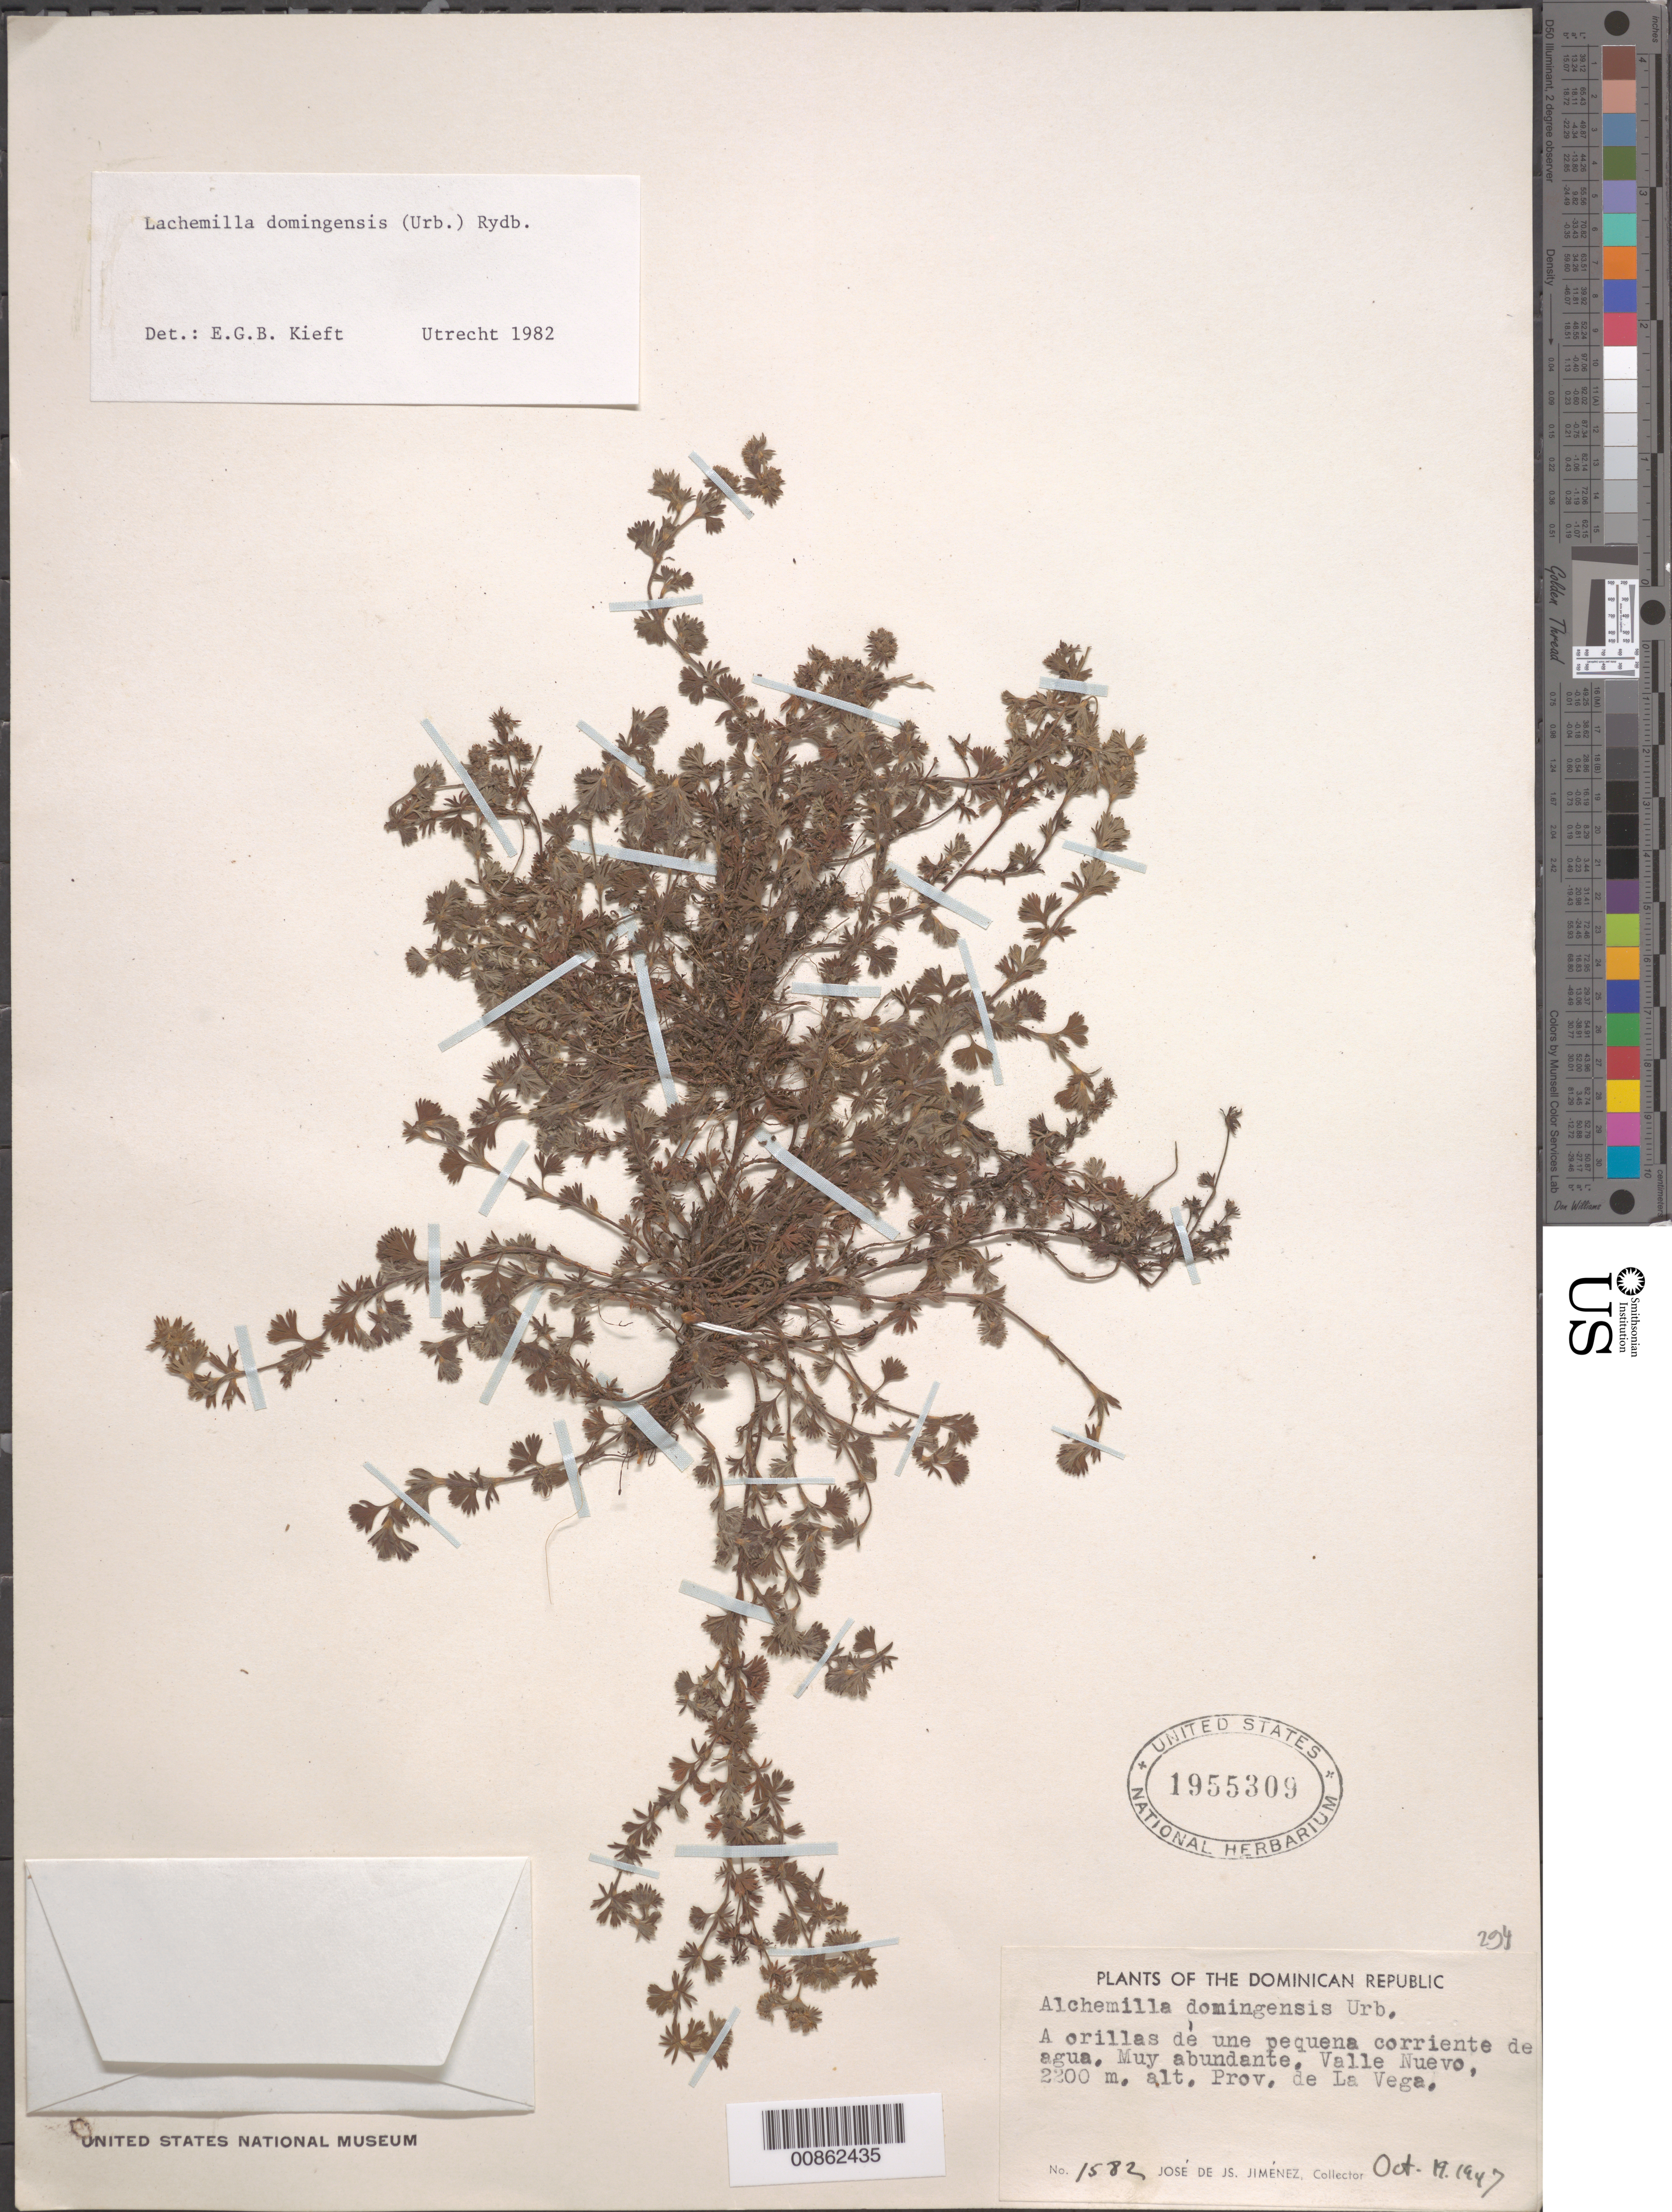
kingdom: Plantae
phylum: Tracheophyta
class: Magnoliopsida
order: Rosales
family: Rosaceae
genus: Alchemilla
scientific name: Alchemilla domingensis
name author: Urb.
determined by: Kieft, E. G. B.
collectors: J. J. Jiménez Almonte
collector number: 1582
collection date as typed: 19 Oct 1947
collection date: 1947-10-19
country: Dominican Republic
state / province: La Vega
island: Hispaniola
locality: Valle Nuevo.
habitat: A orillas de una pequeña corriente de agua.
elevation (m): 2200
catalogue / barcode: US 1955309